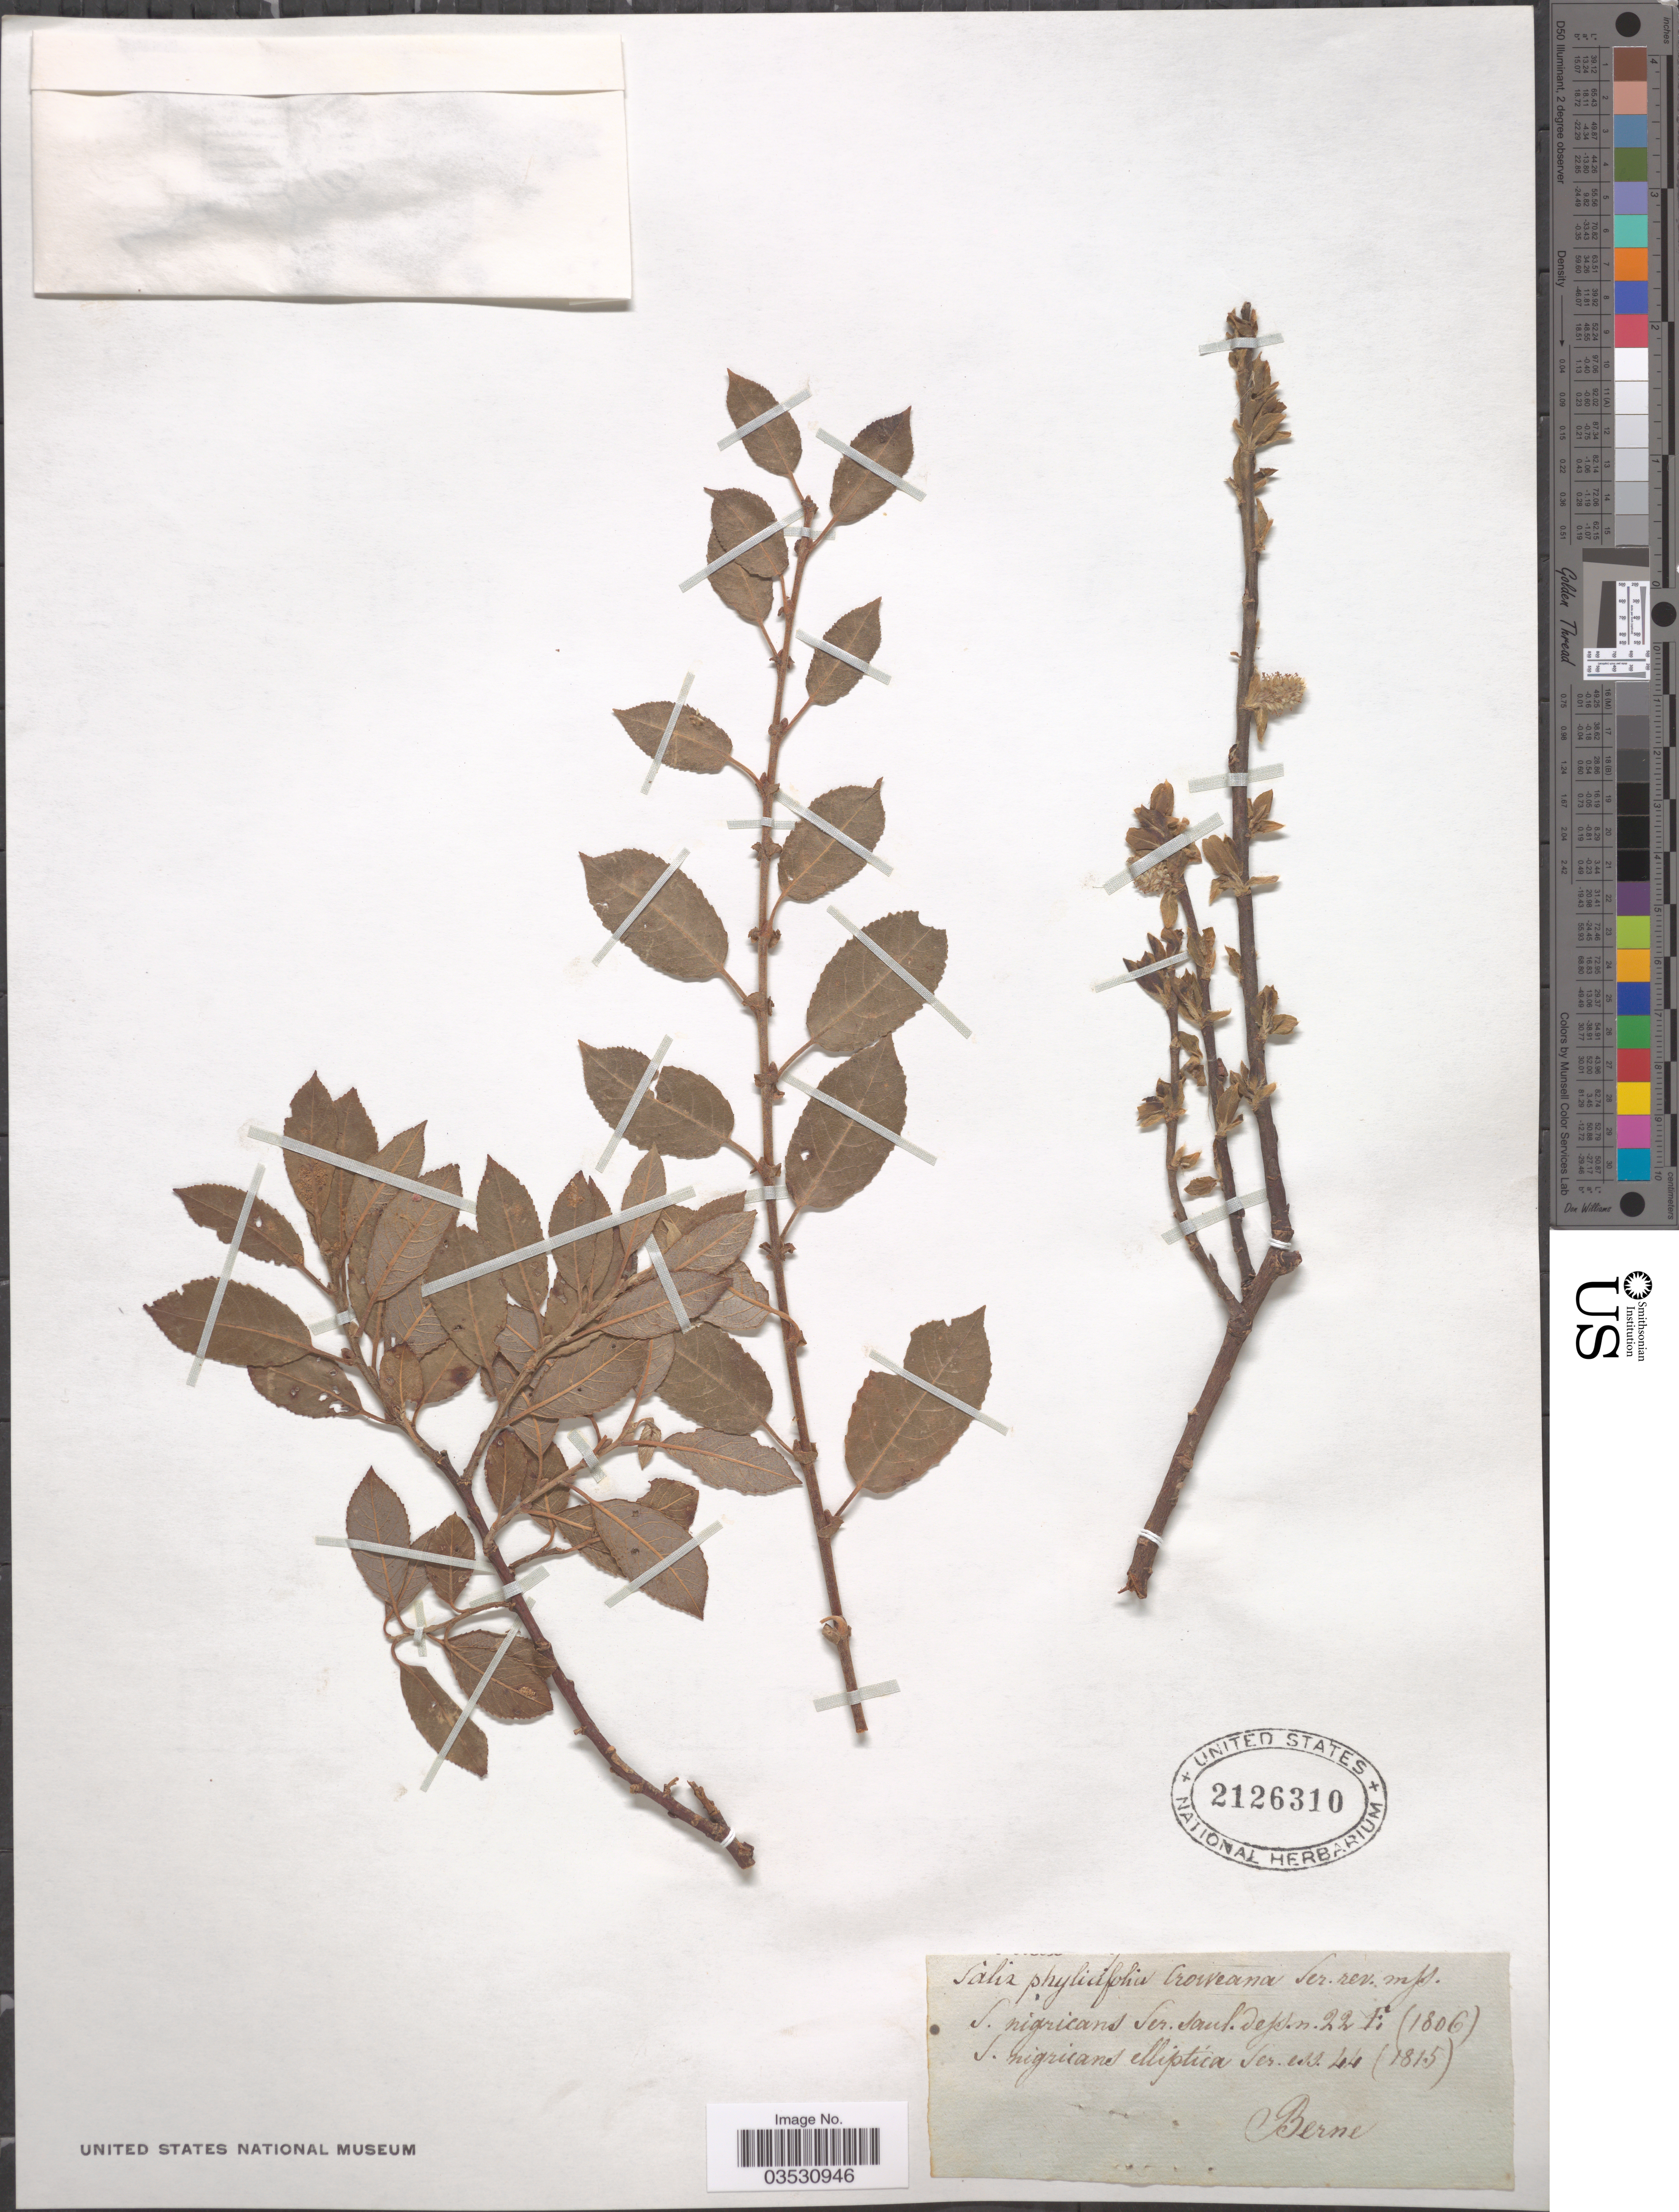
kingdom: Plantae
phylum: Tracheophyta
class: Magnoliopsida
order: Malpighiales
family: Salicaceae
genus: Salix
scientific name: Salix phylicifolia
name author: L.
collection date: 1806/1815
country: Switzerland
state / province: Bern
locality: Berne.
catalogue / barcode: US 2126310